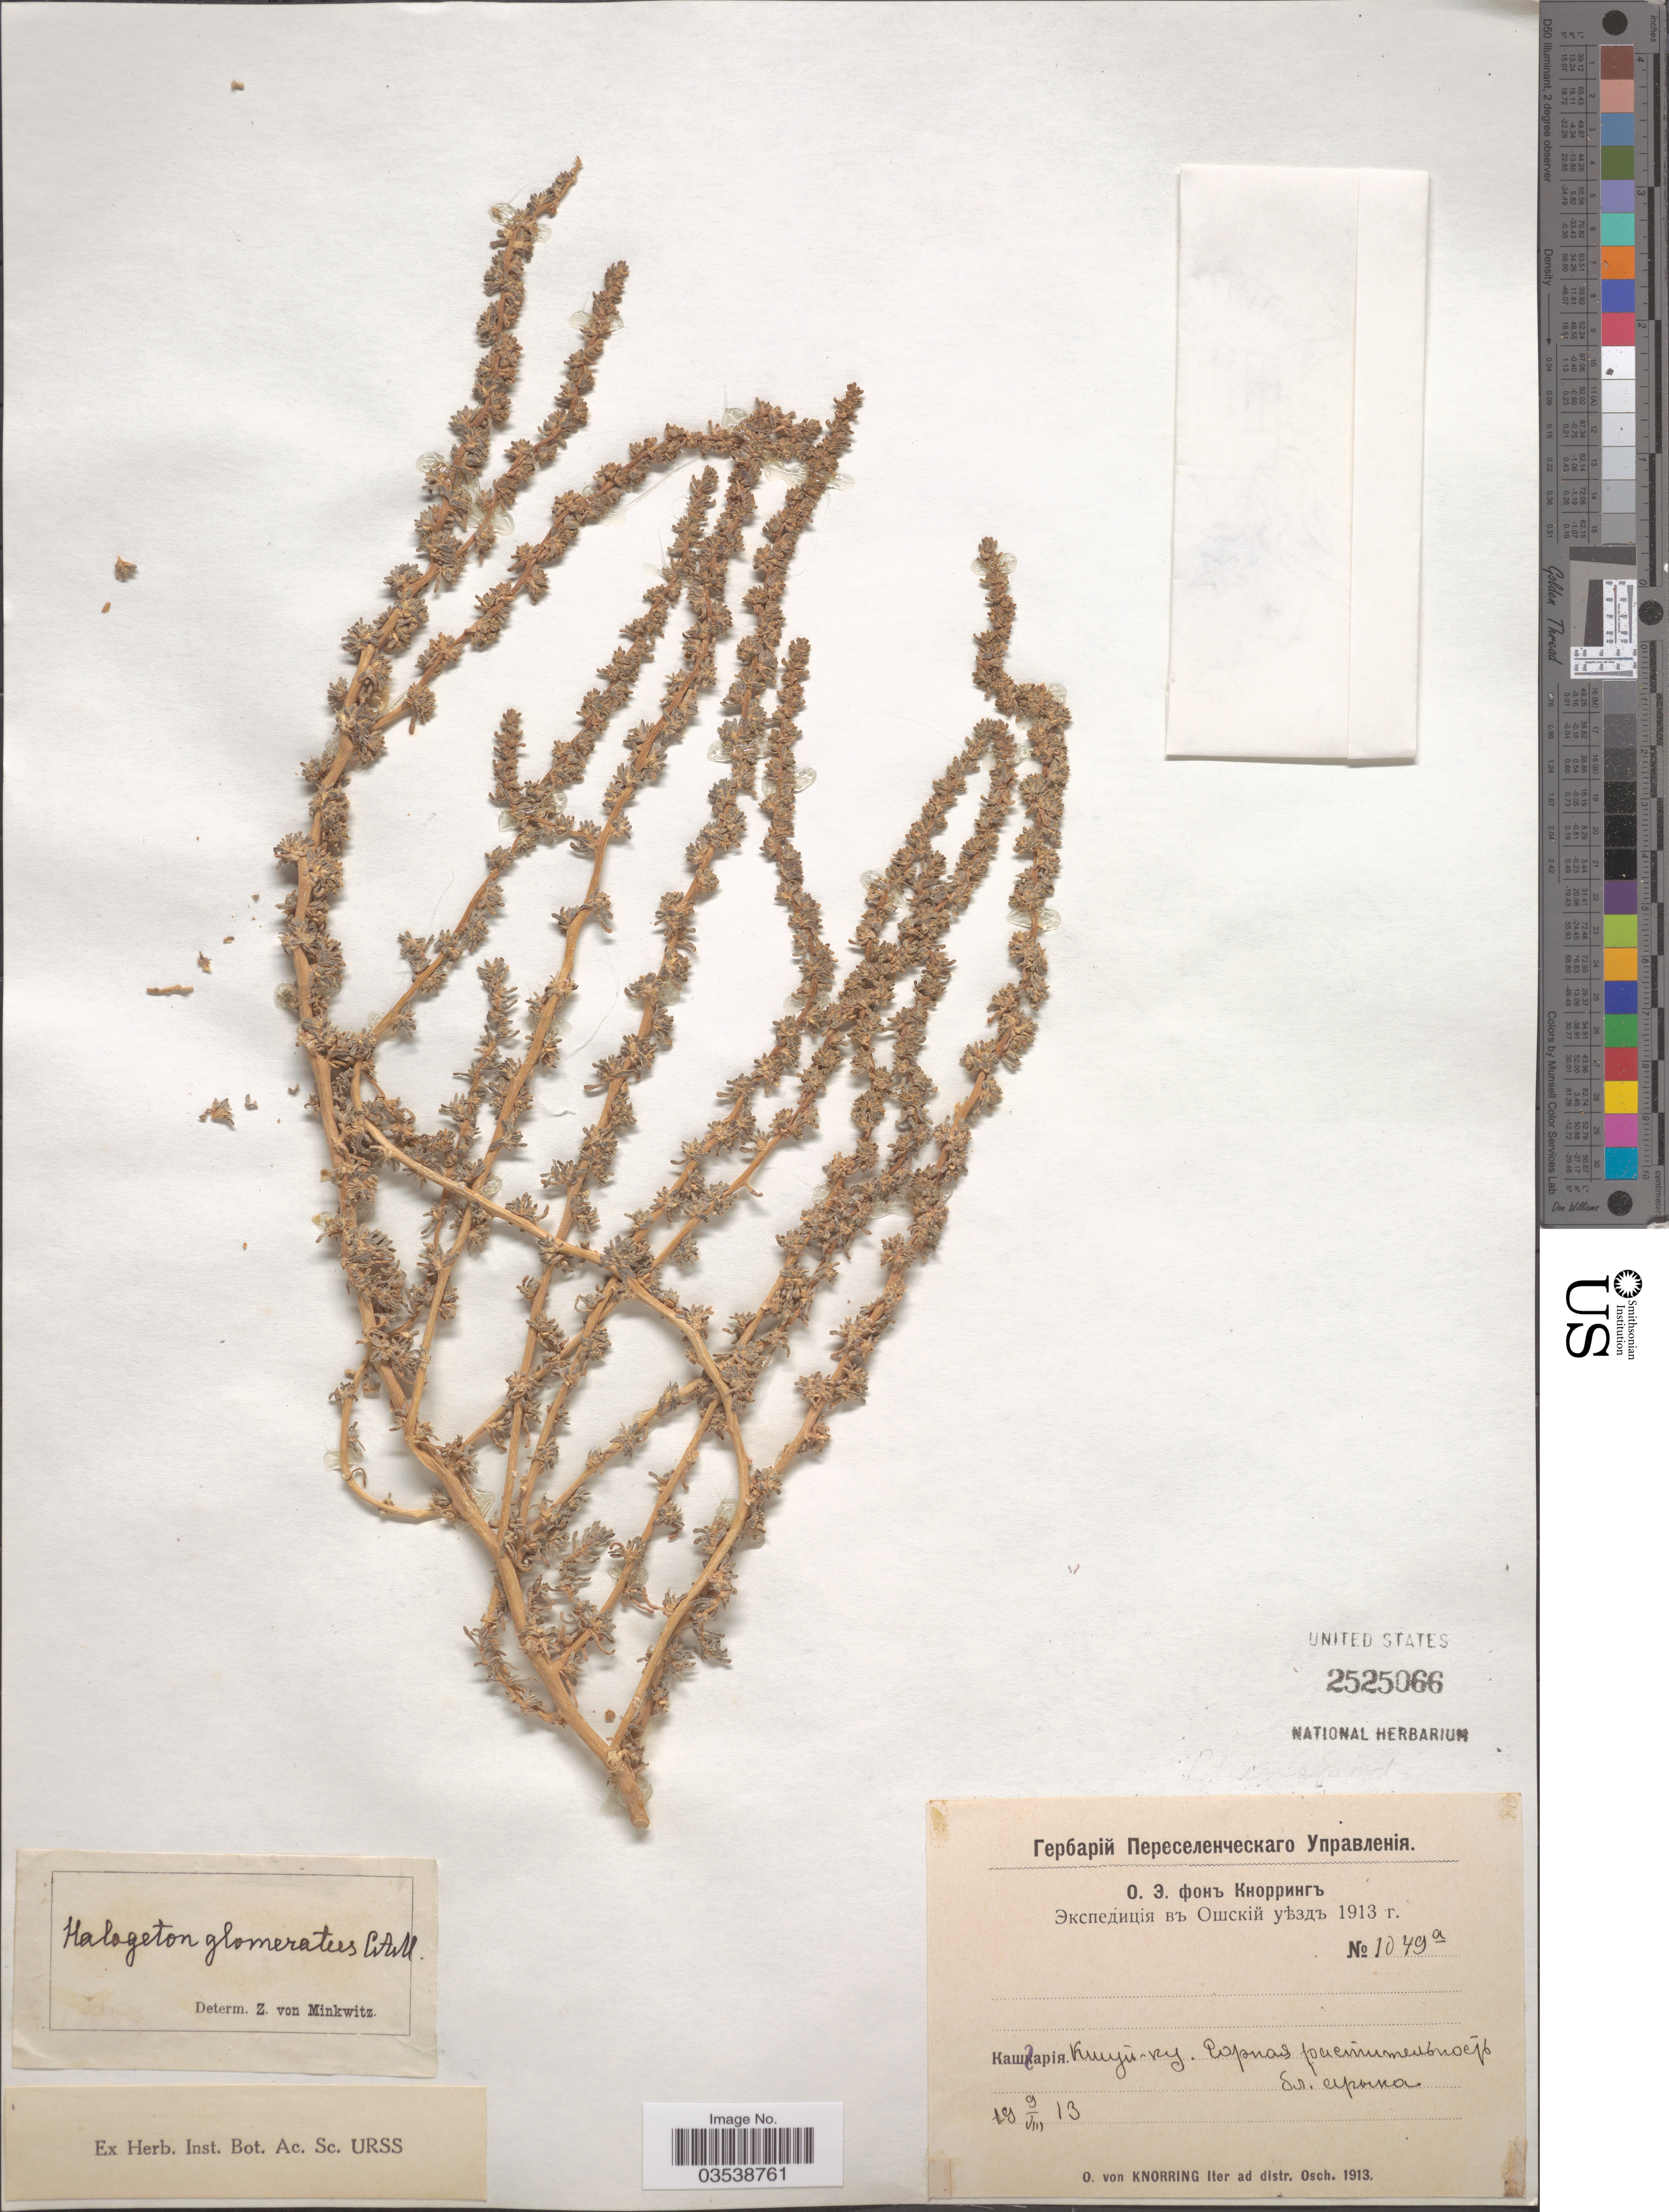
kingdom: Plantae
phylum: Tracheophyta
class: Magnoliopsida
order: Caryophyllales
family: Amaranthaceae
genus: Halogeton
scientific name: Halogeton glomeratus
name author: (M. Bieb.) C.A. Mey.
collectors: O. Knorring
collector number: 1049a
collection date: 1913-08-09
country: Uzbekistan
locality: X. Iter ad distr. Osch.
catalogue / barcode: US 2525066